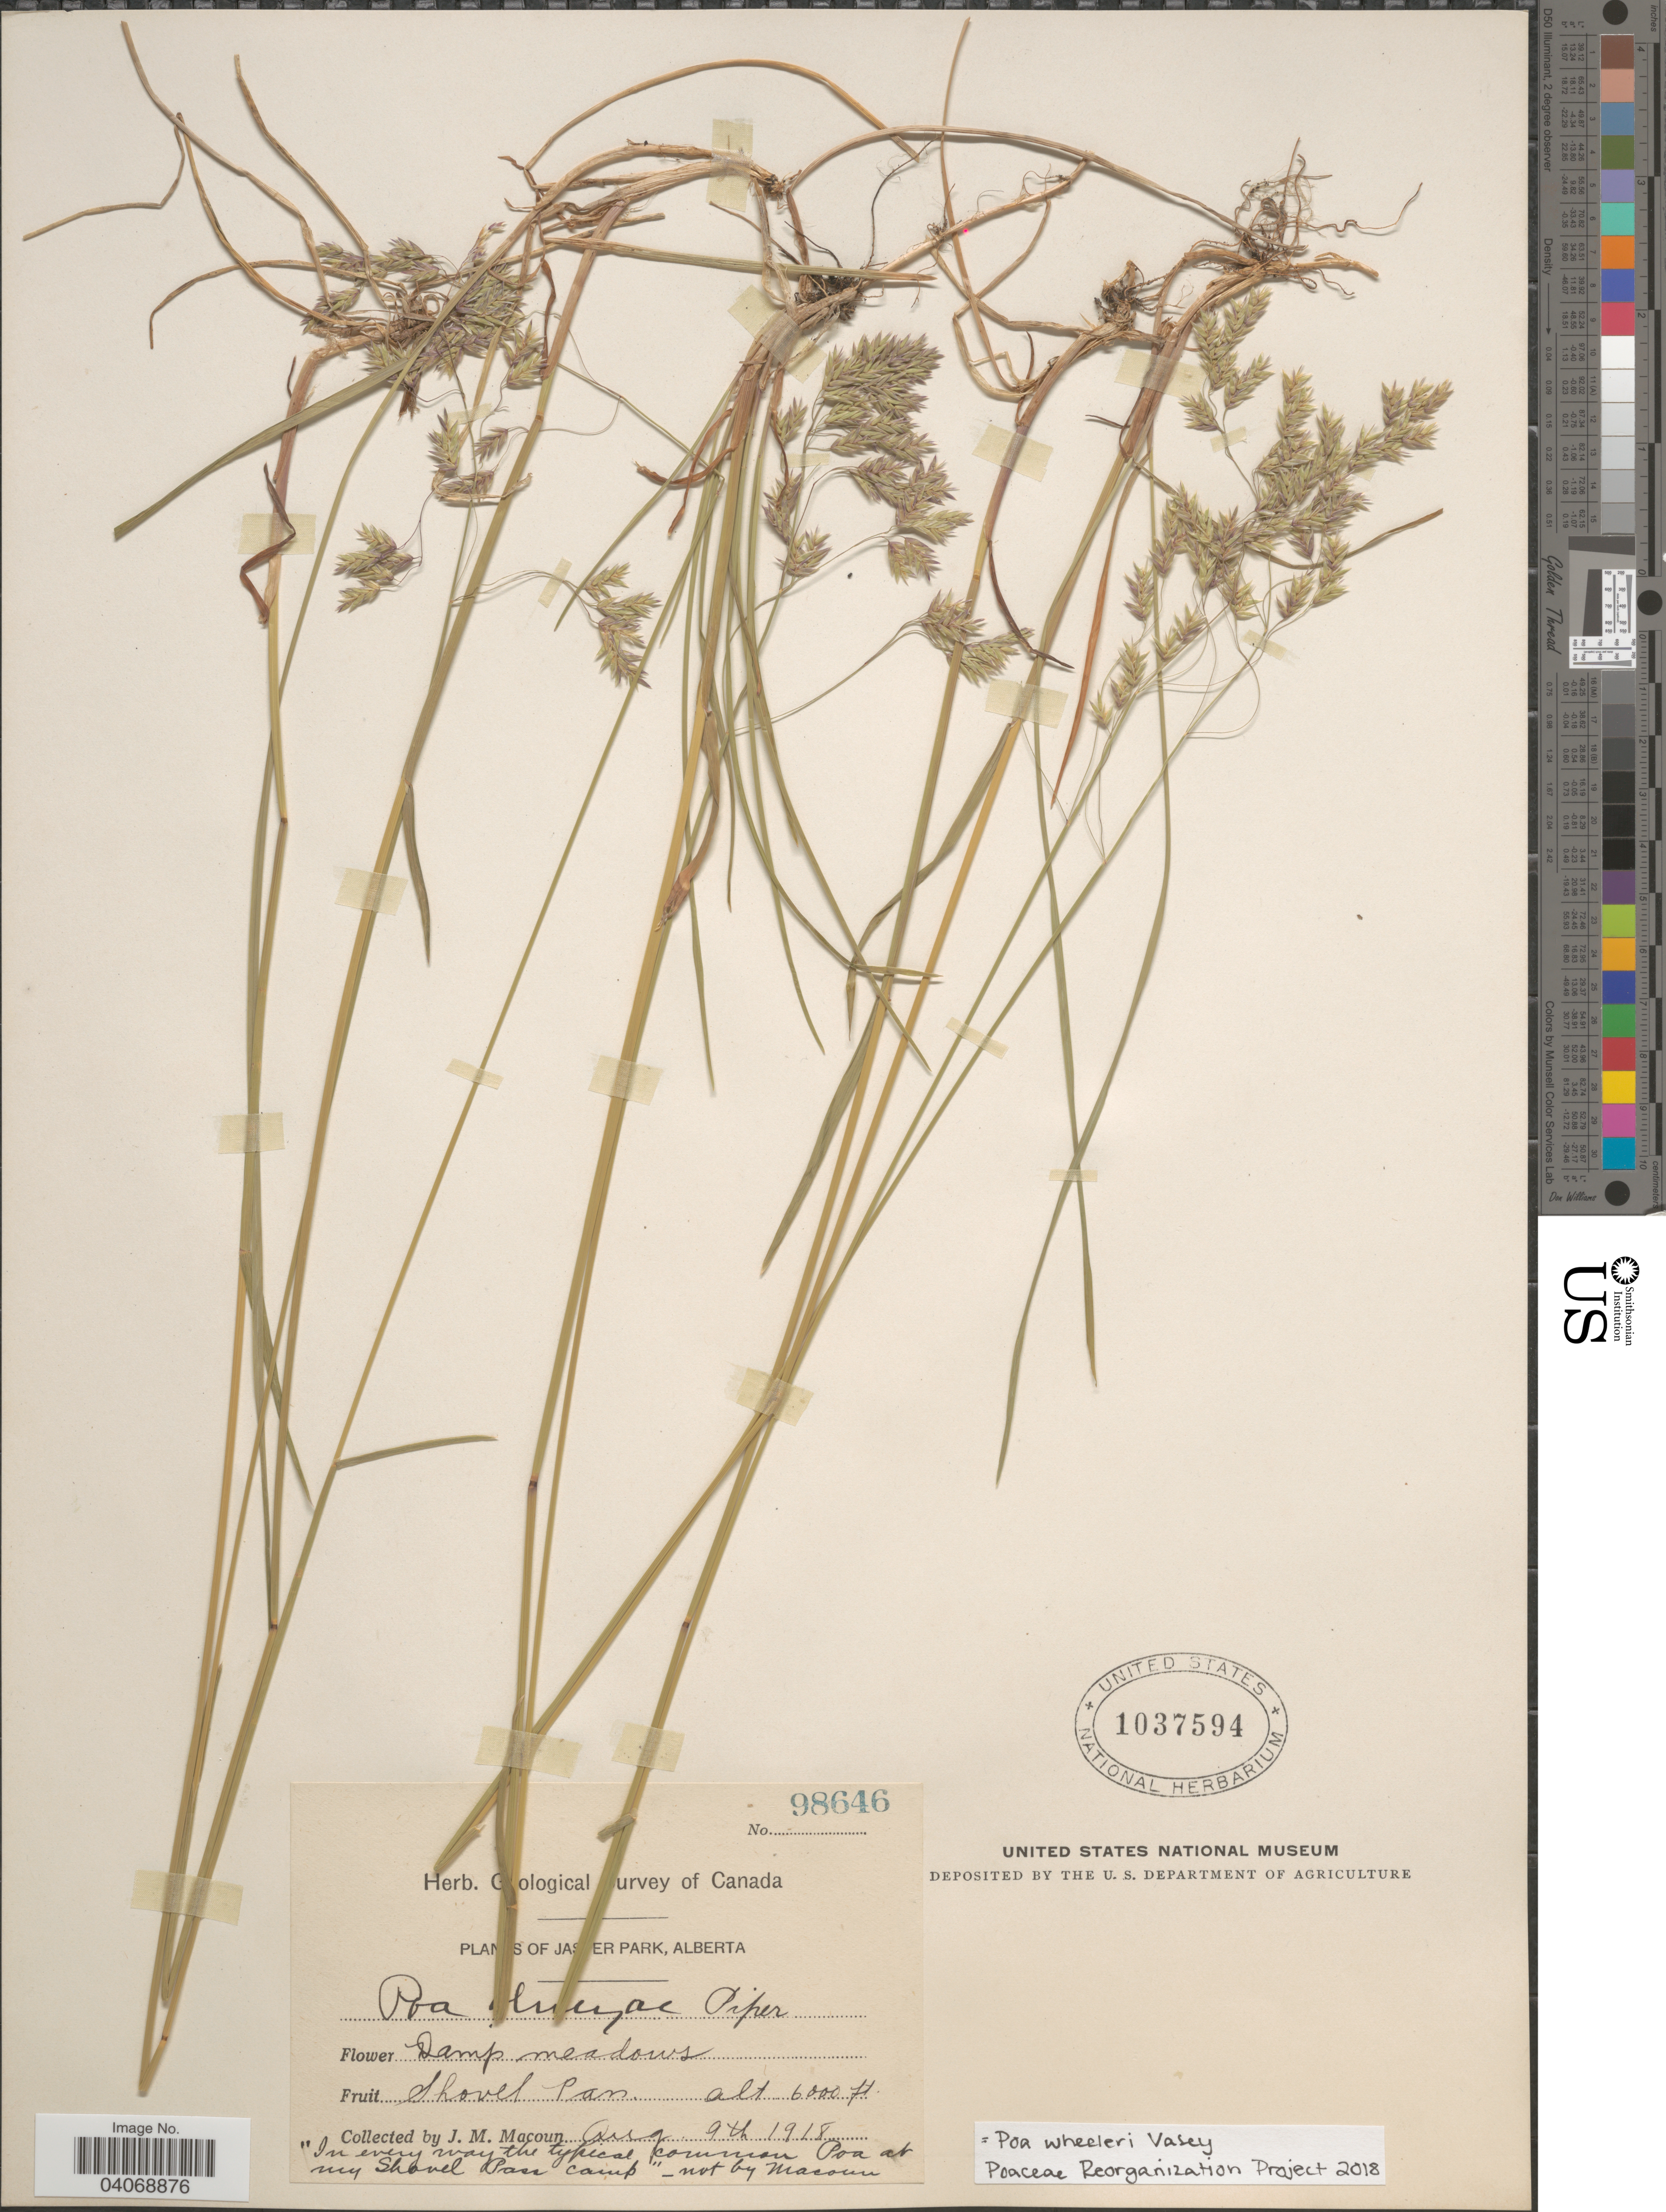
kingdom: Plantae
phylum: Tracheophyta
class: Liliopsida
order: Poales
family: Poaceae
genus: Poa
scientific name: Poa wheeleri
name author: Vasey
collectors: J. M. Macoun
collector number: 98646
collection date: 1918-08-09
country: Canada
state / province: Alberta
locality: Jasper Park. Shovel Pass.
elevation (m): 1829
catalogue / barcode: US 1037594